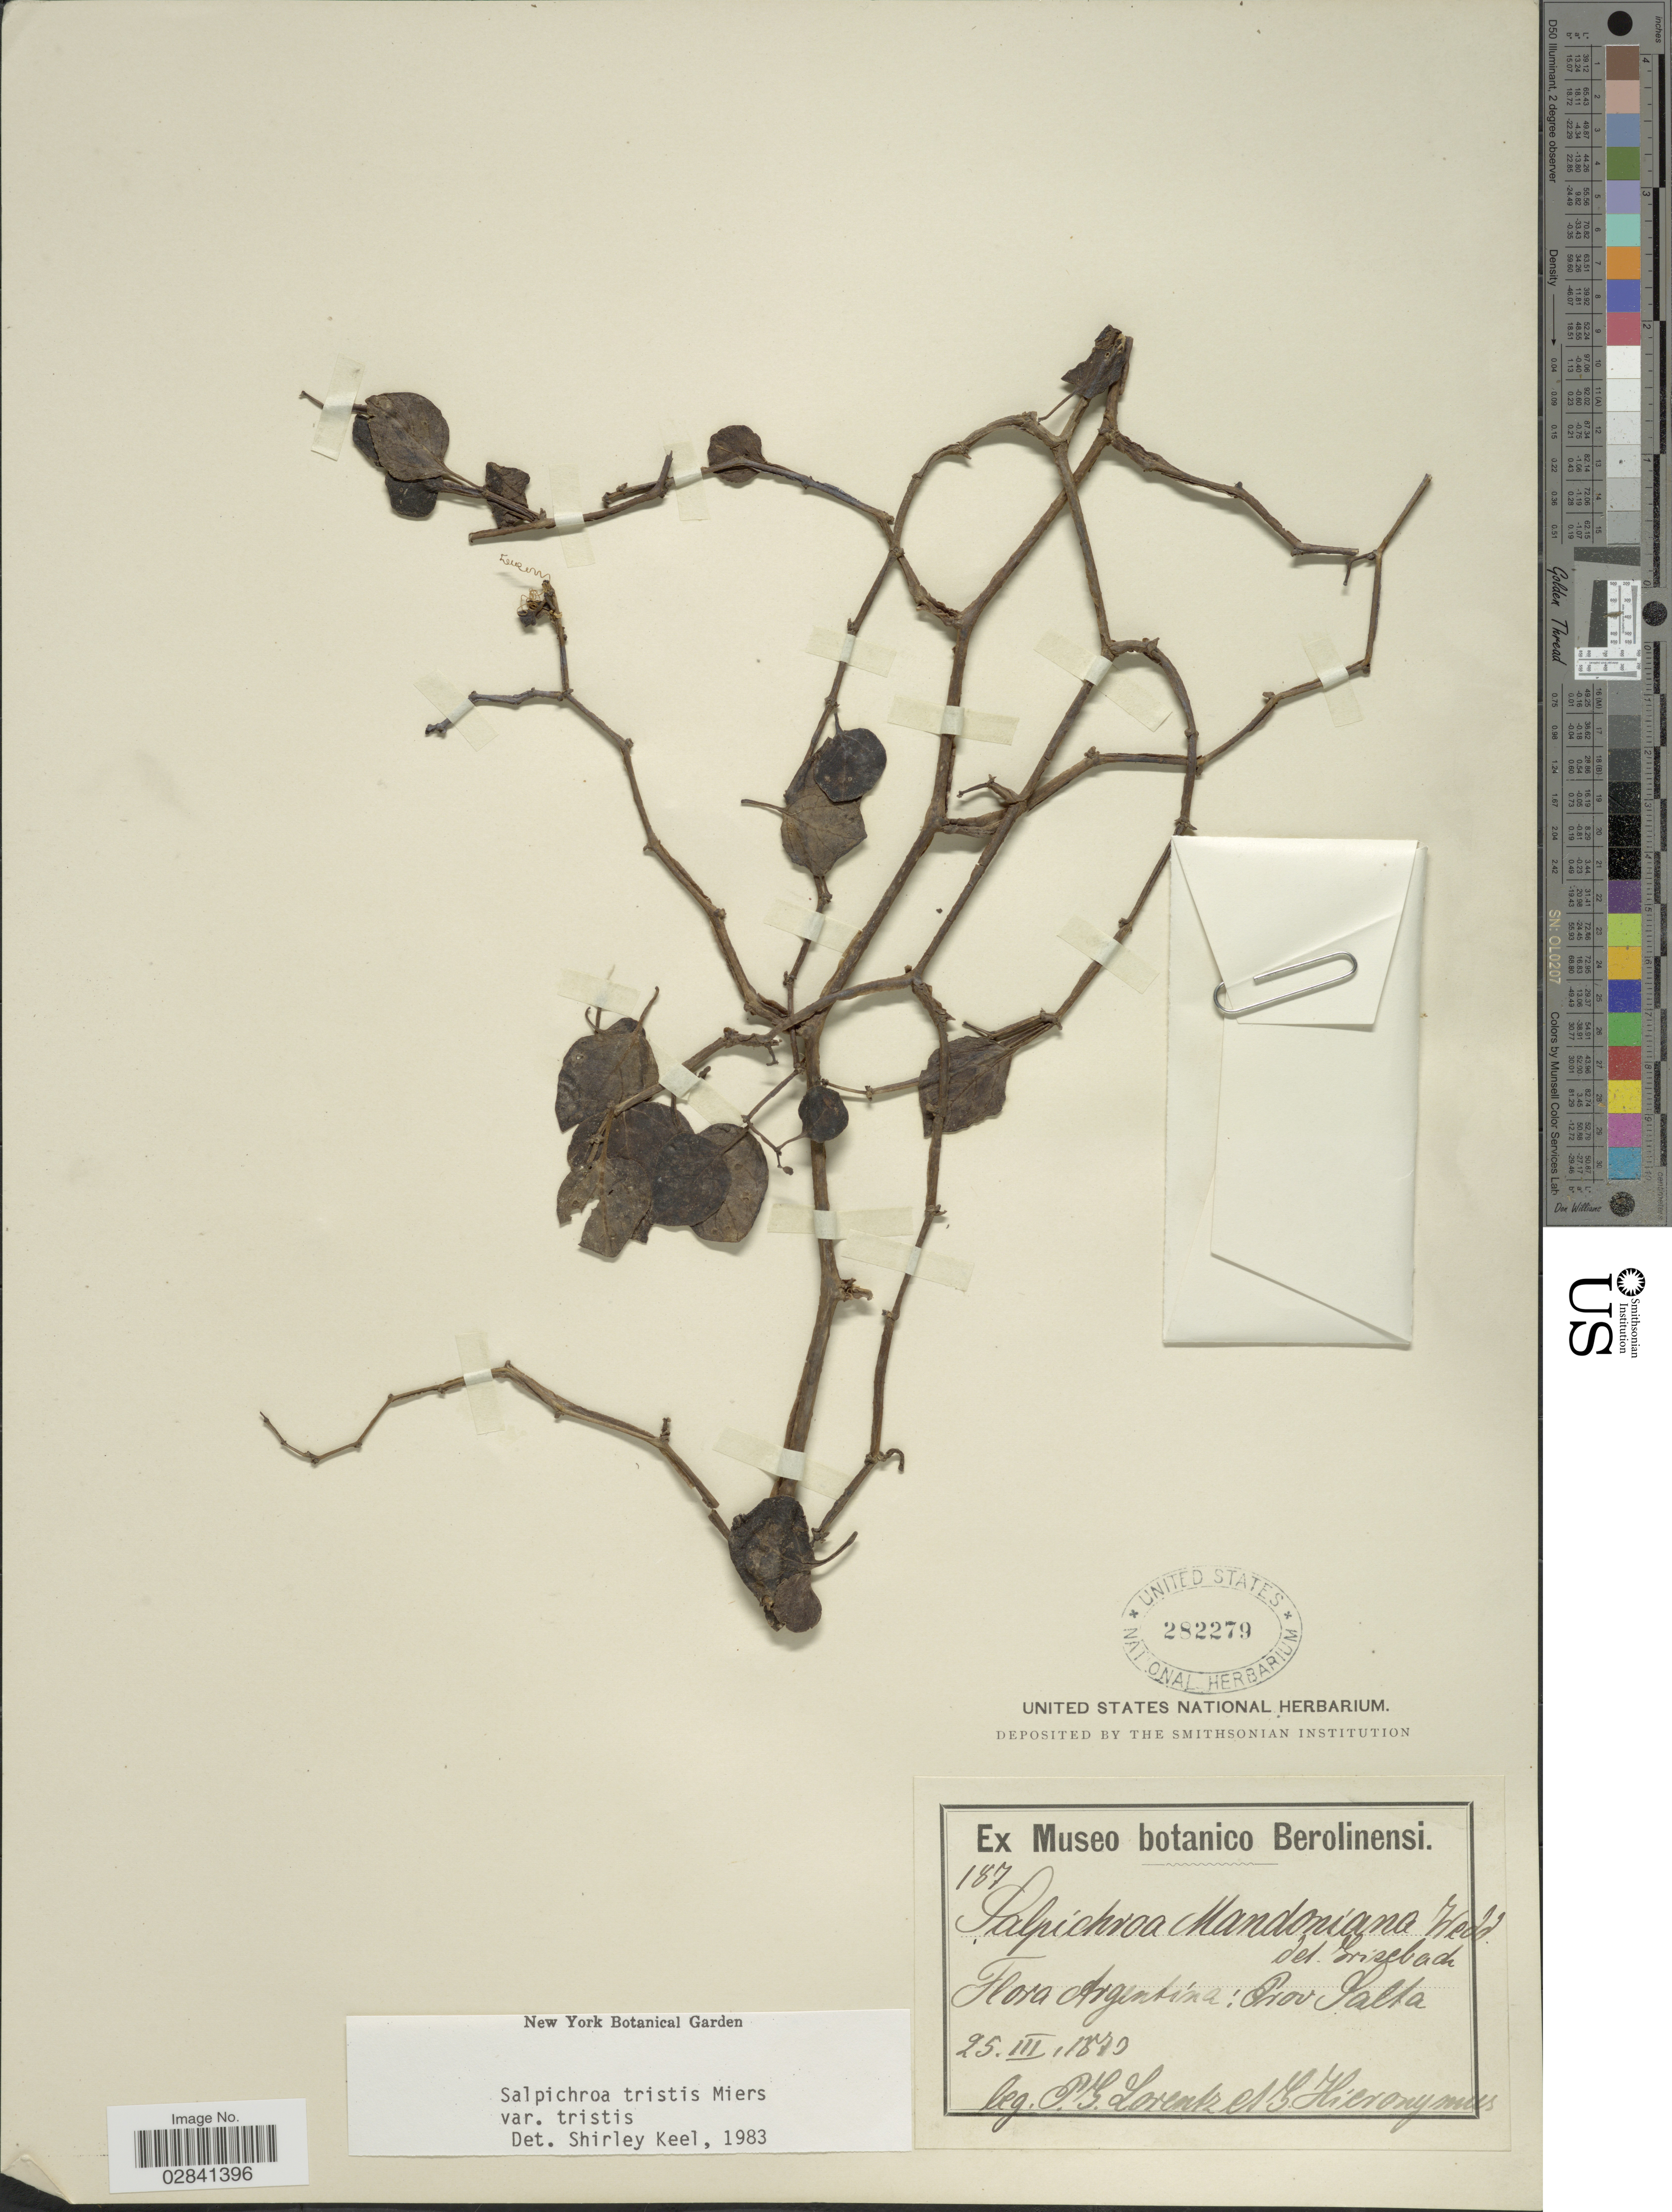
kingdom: Plantae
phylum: Tracheophyta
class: Magnoliopsida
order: Solanales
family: Solanaceae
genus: Salpichroa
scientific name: Salpichroa tristis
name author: Walp.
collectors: P. G. Lorentz & G. H. Hieronymus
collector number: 187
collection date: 1873-03-25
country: Argentina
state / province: Salta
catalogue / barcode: US 282279